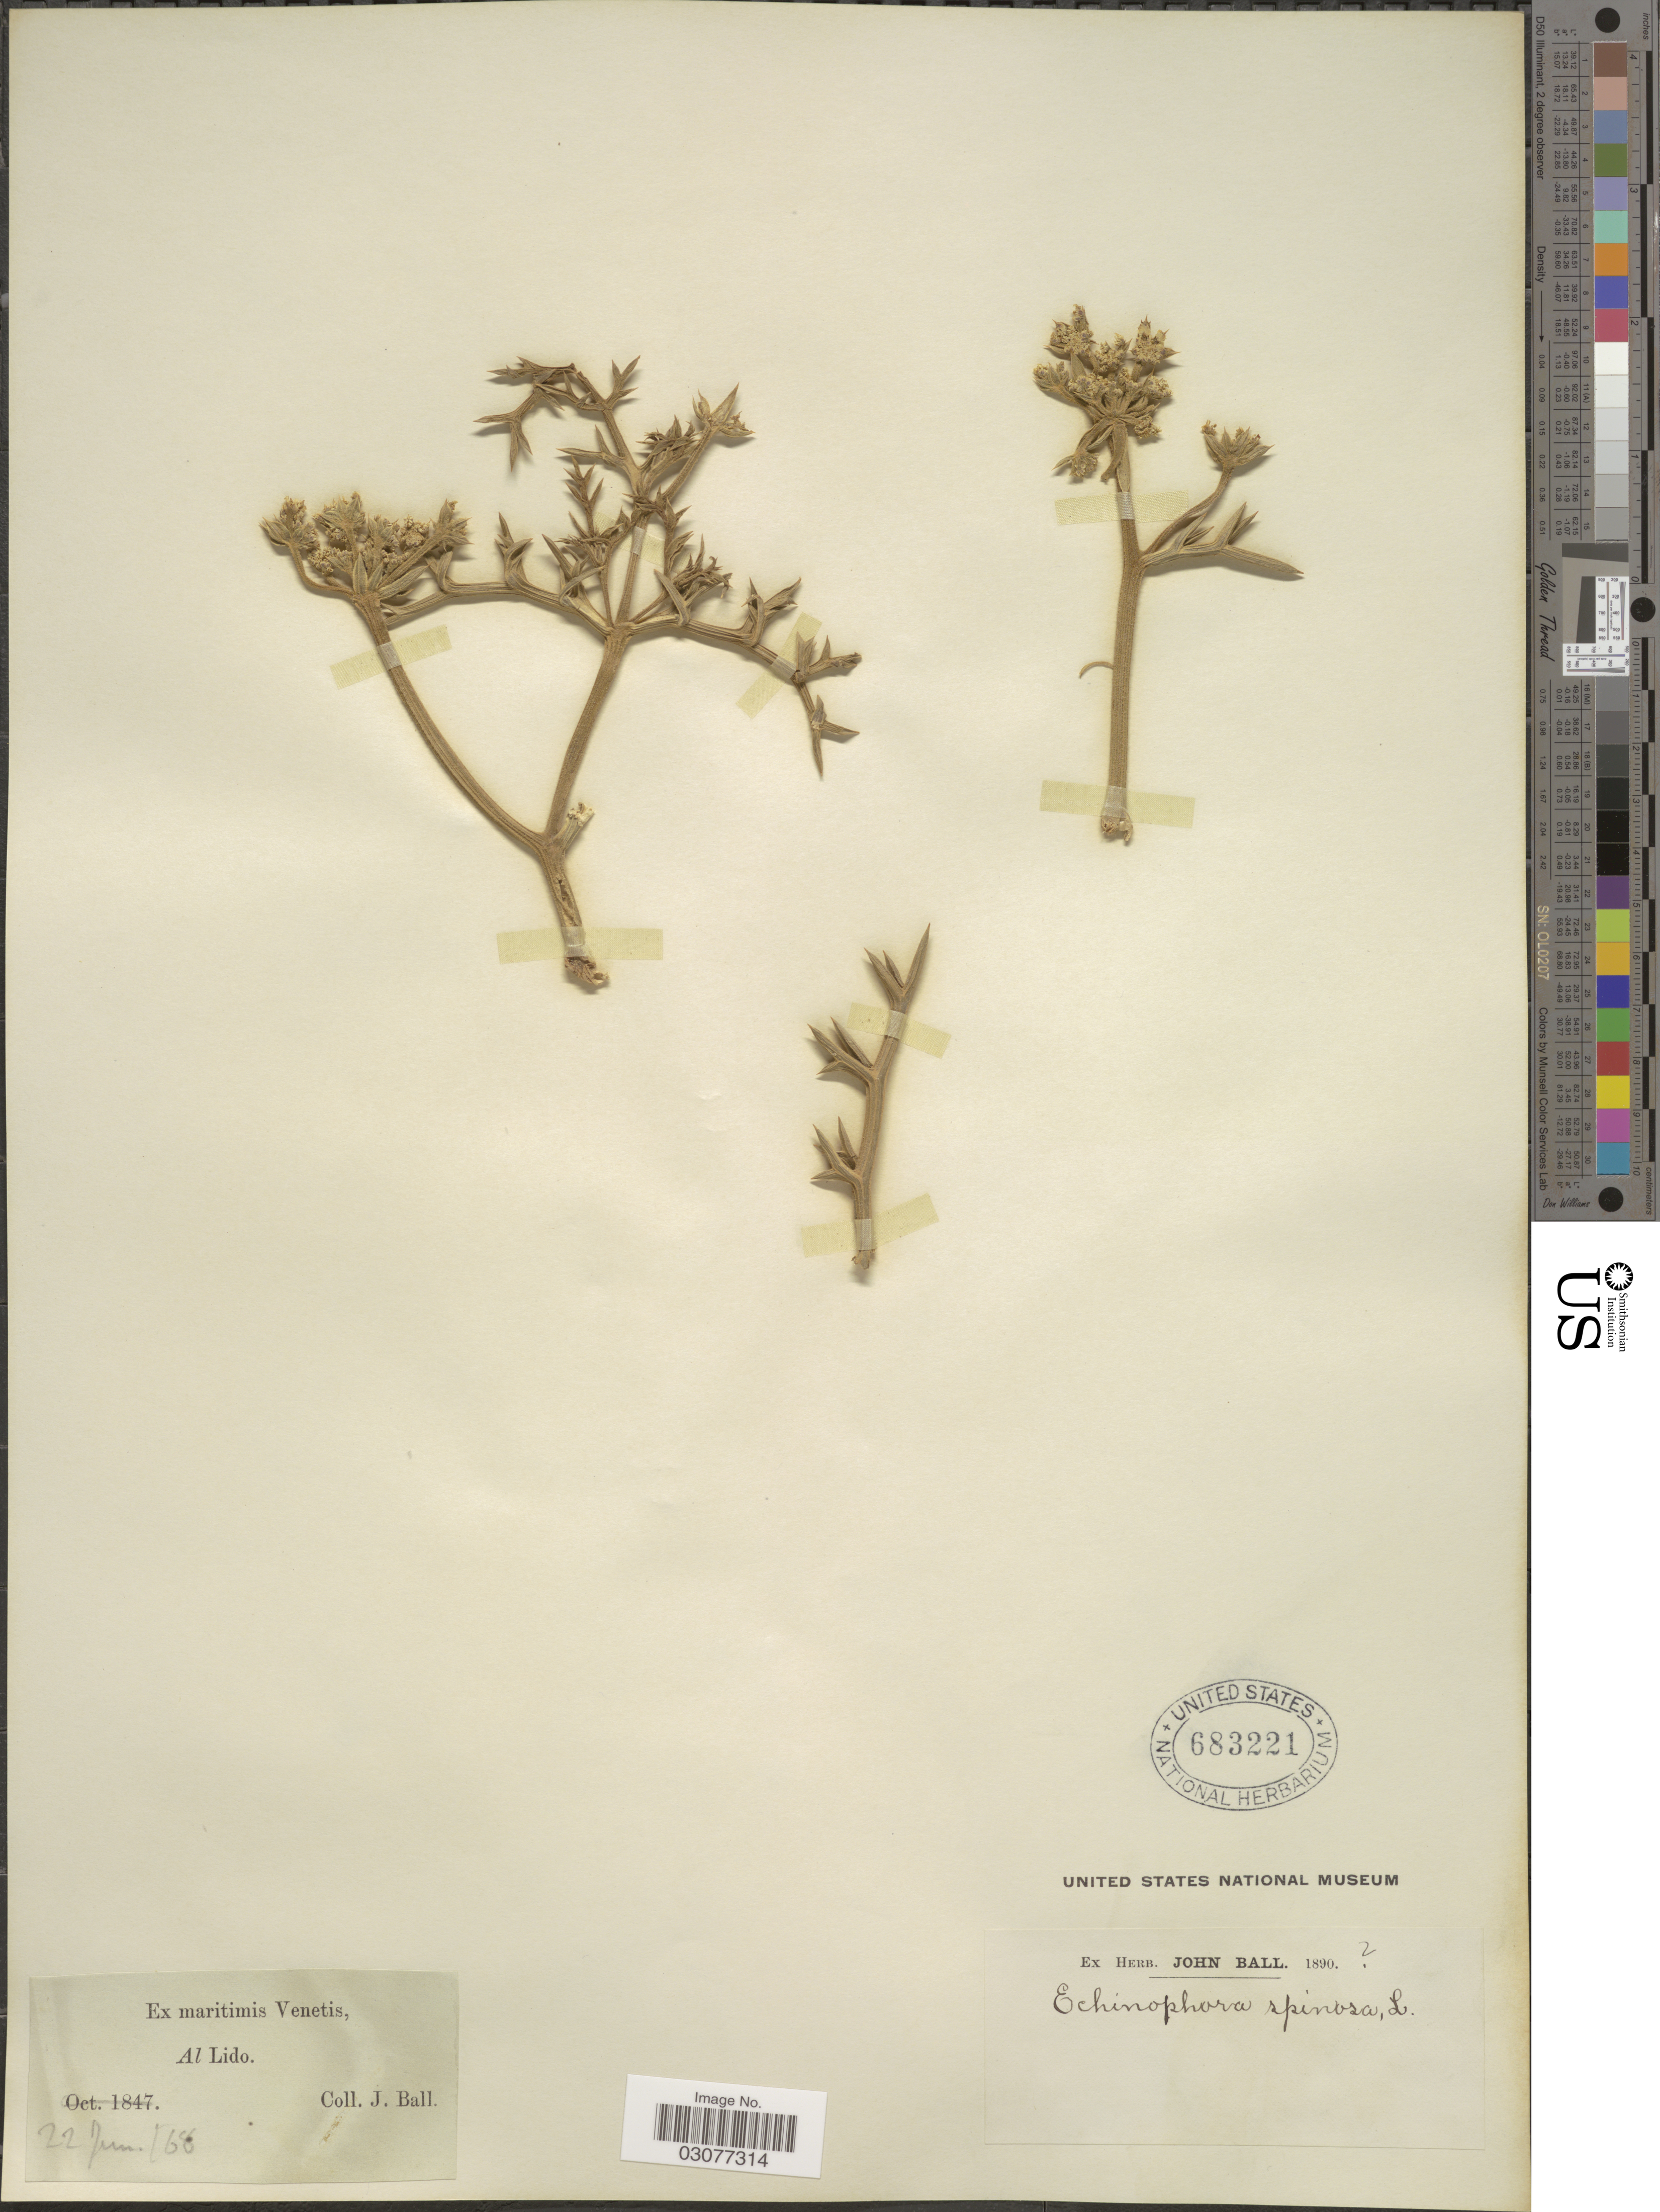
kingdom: Plantae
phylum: Tracheophyta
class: Magnoliopsida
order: Apiales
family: Apiaceae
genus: Echinophora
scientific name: Echinophora spinosa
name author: L.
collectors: J. Ball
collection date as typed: Transcribed d/m/y: 22/6/68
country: Italy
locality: Al lido.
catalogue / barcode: US 683221